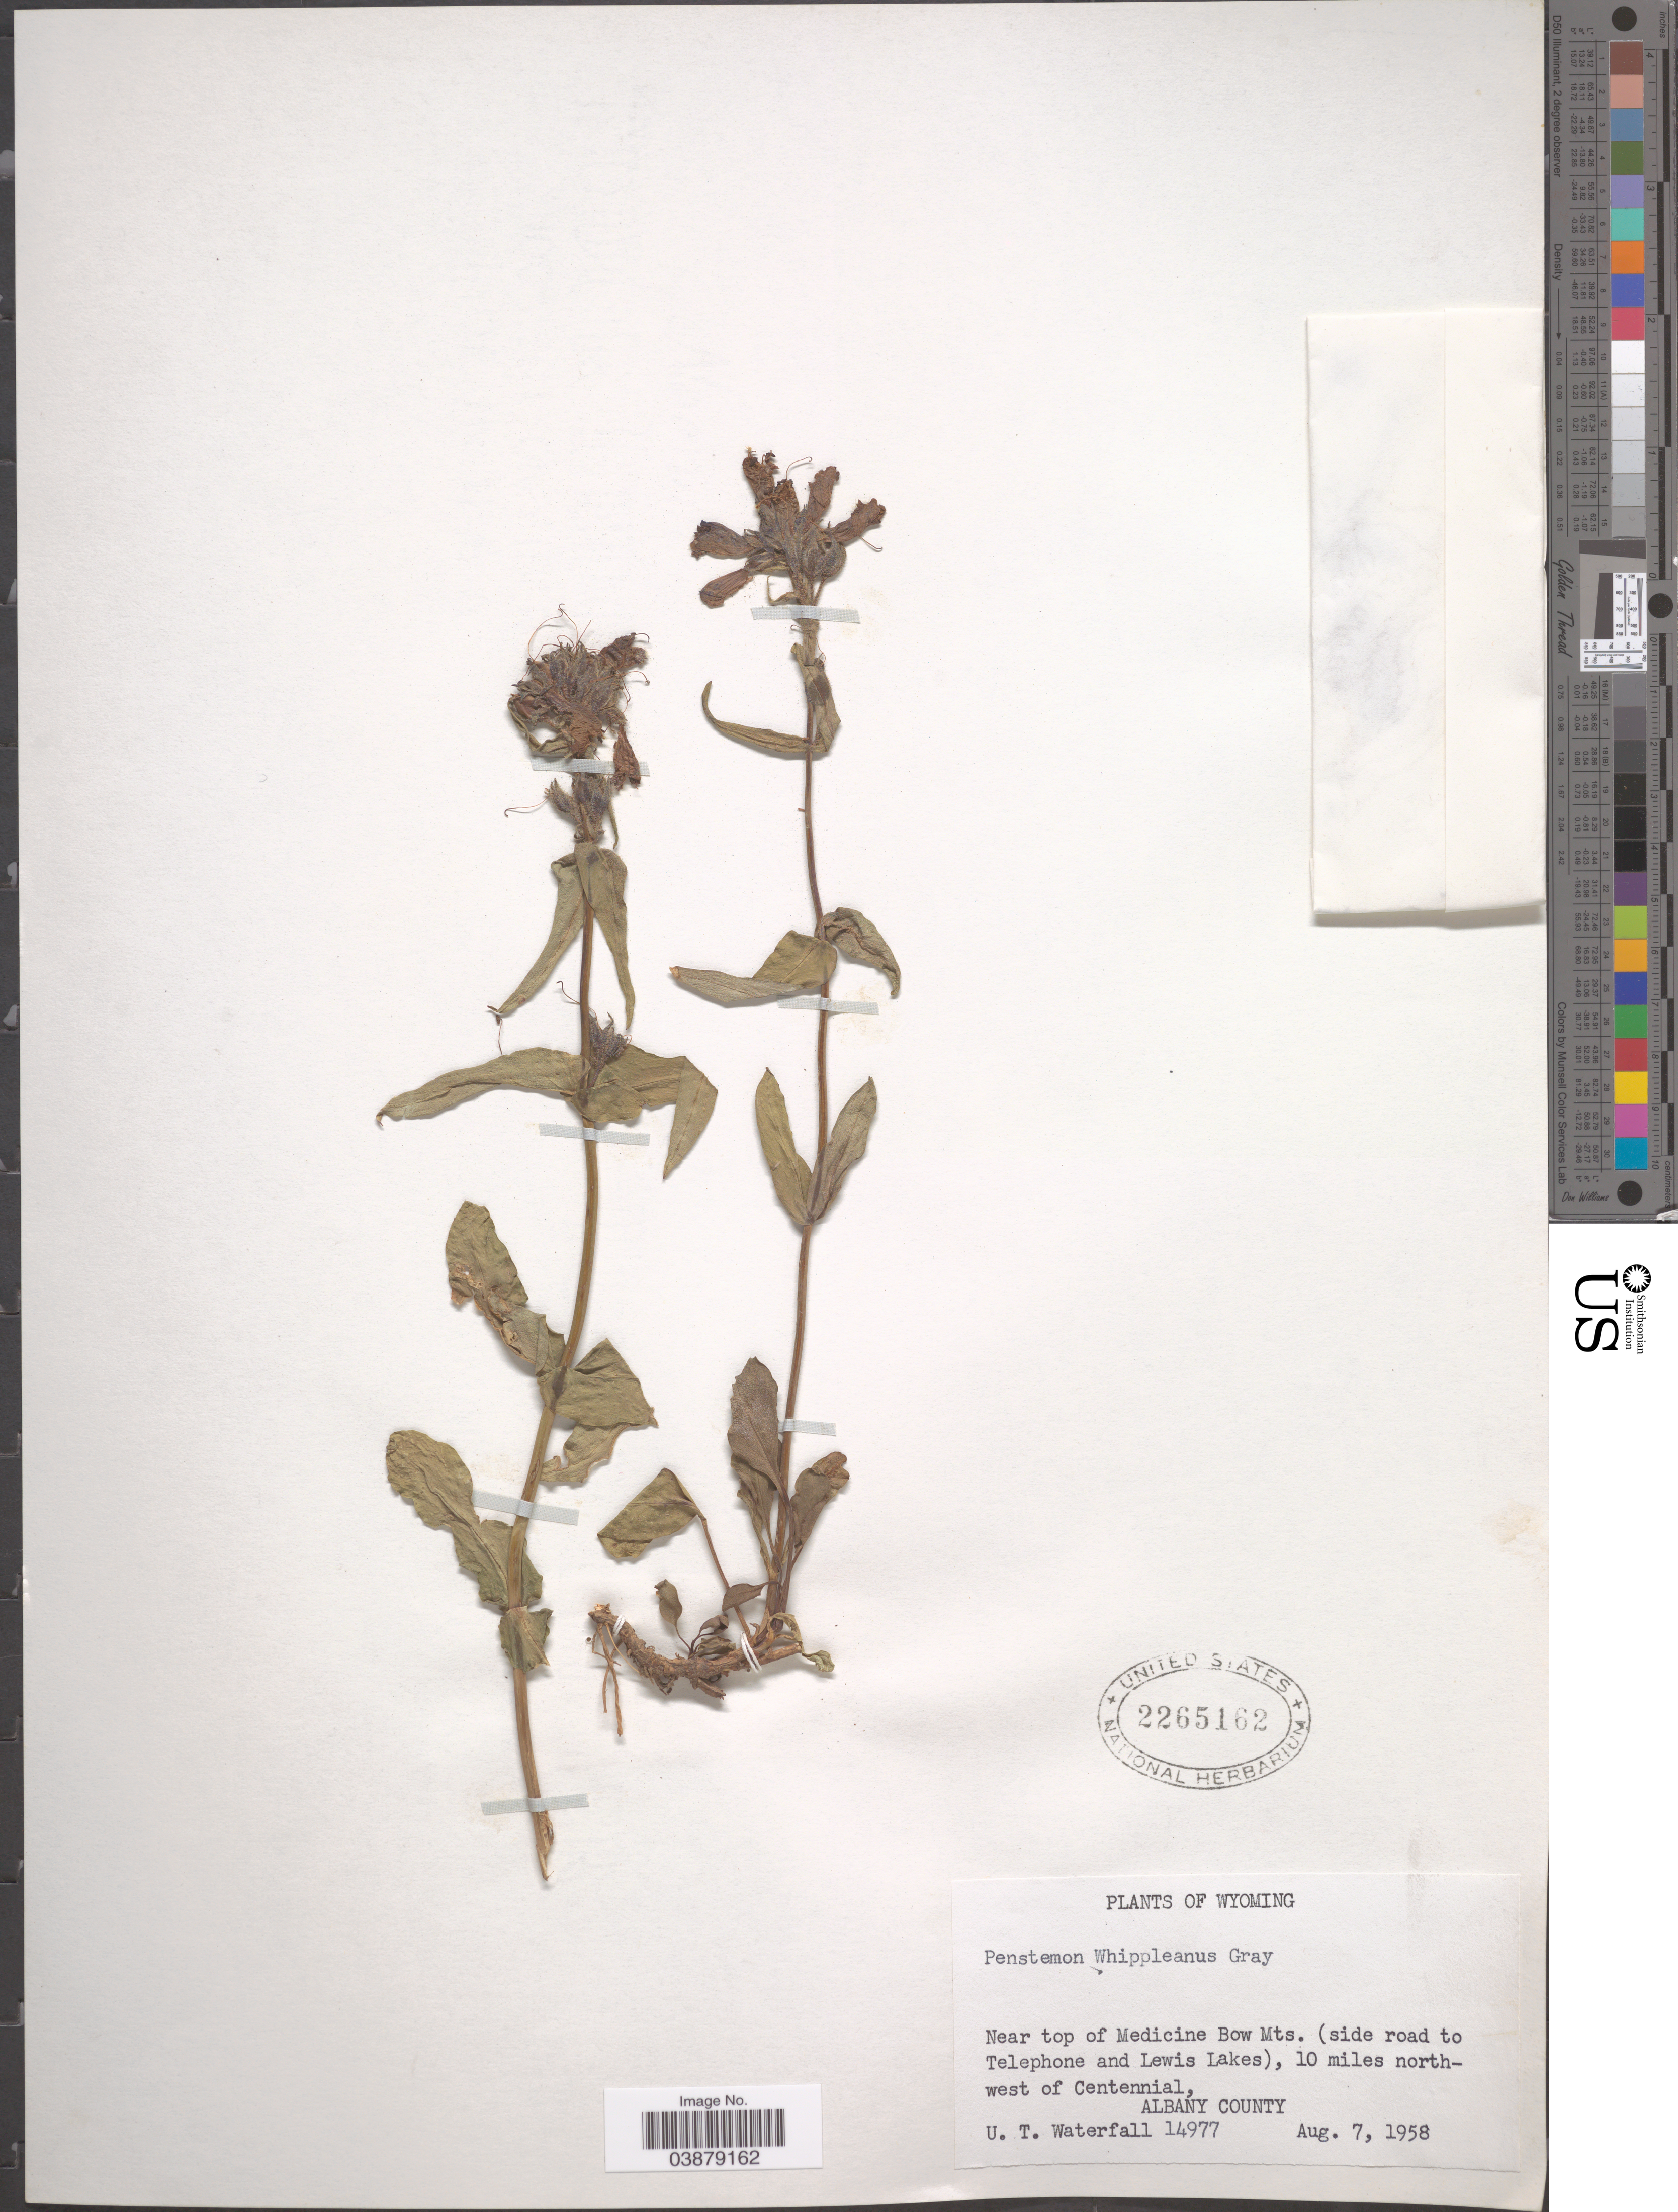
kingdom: Plantae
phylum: Tracheophyta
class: Magnoliopsida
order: Lamiales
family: Plantaginaceae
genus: Penstemon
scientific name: Penstemon whippleanus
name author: A. Gray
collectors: U. T. Waterfall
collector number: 14977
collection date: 1958-08-07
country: United States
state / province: Wyoming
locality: Near top of Medicine Bow Mts. (side road to Telephone and Lewis Lake), 10 miles northwest of Centennial, Albany County.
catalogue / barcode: US 2265162